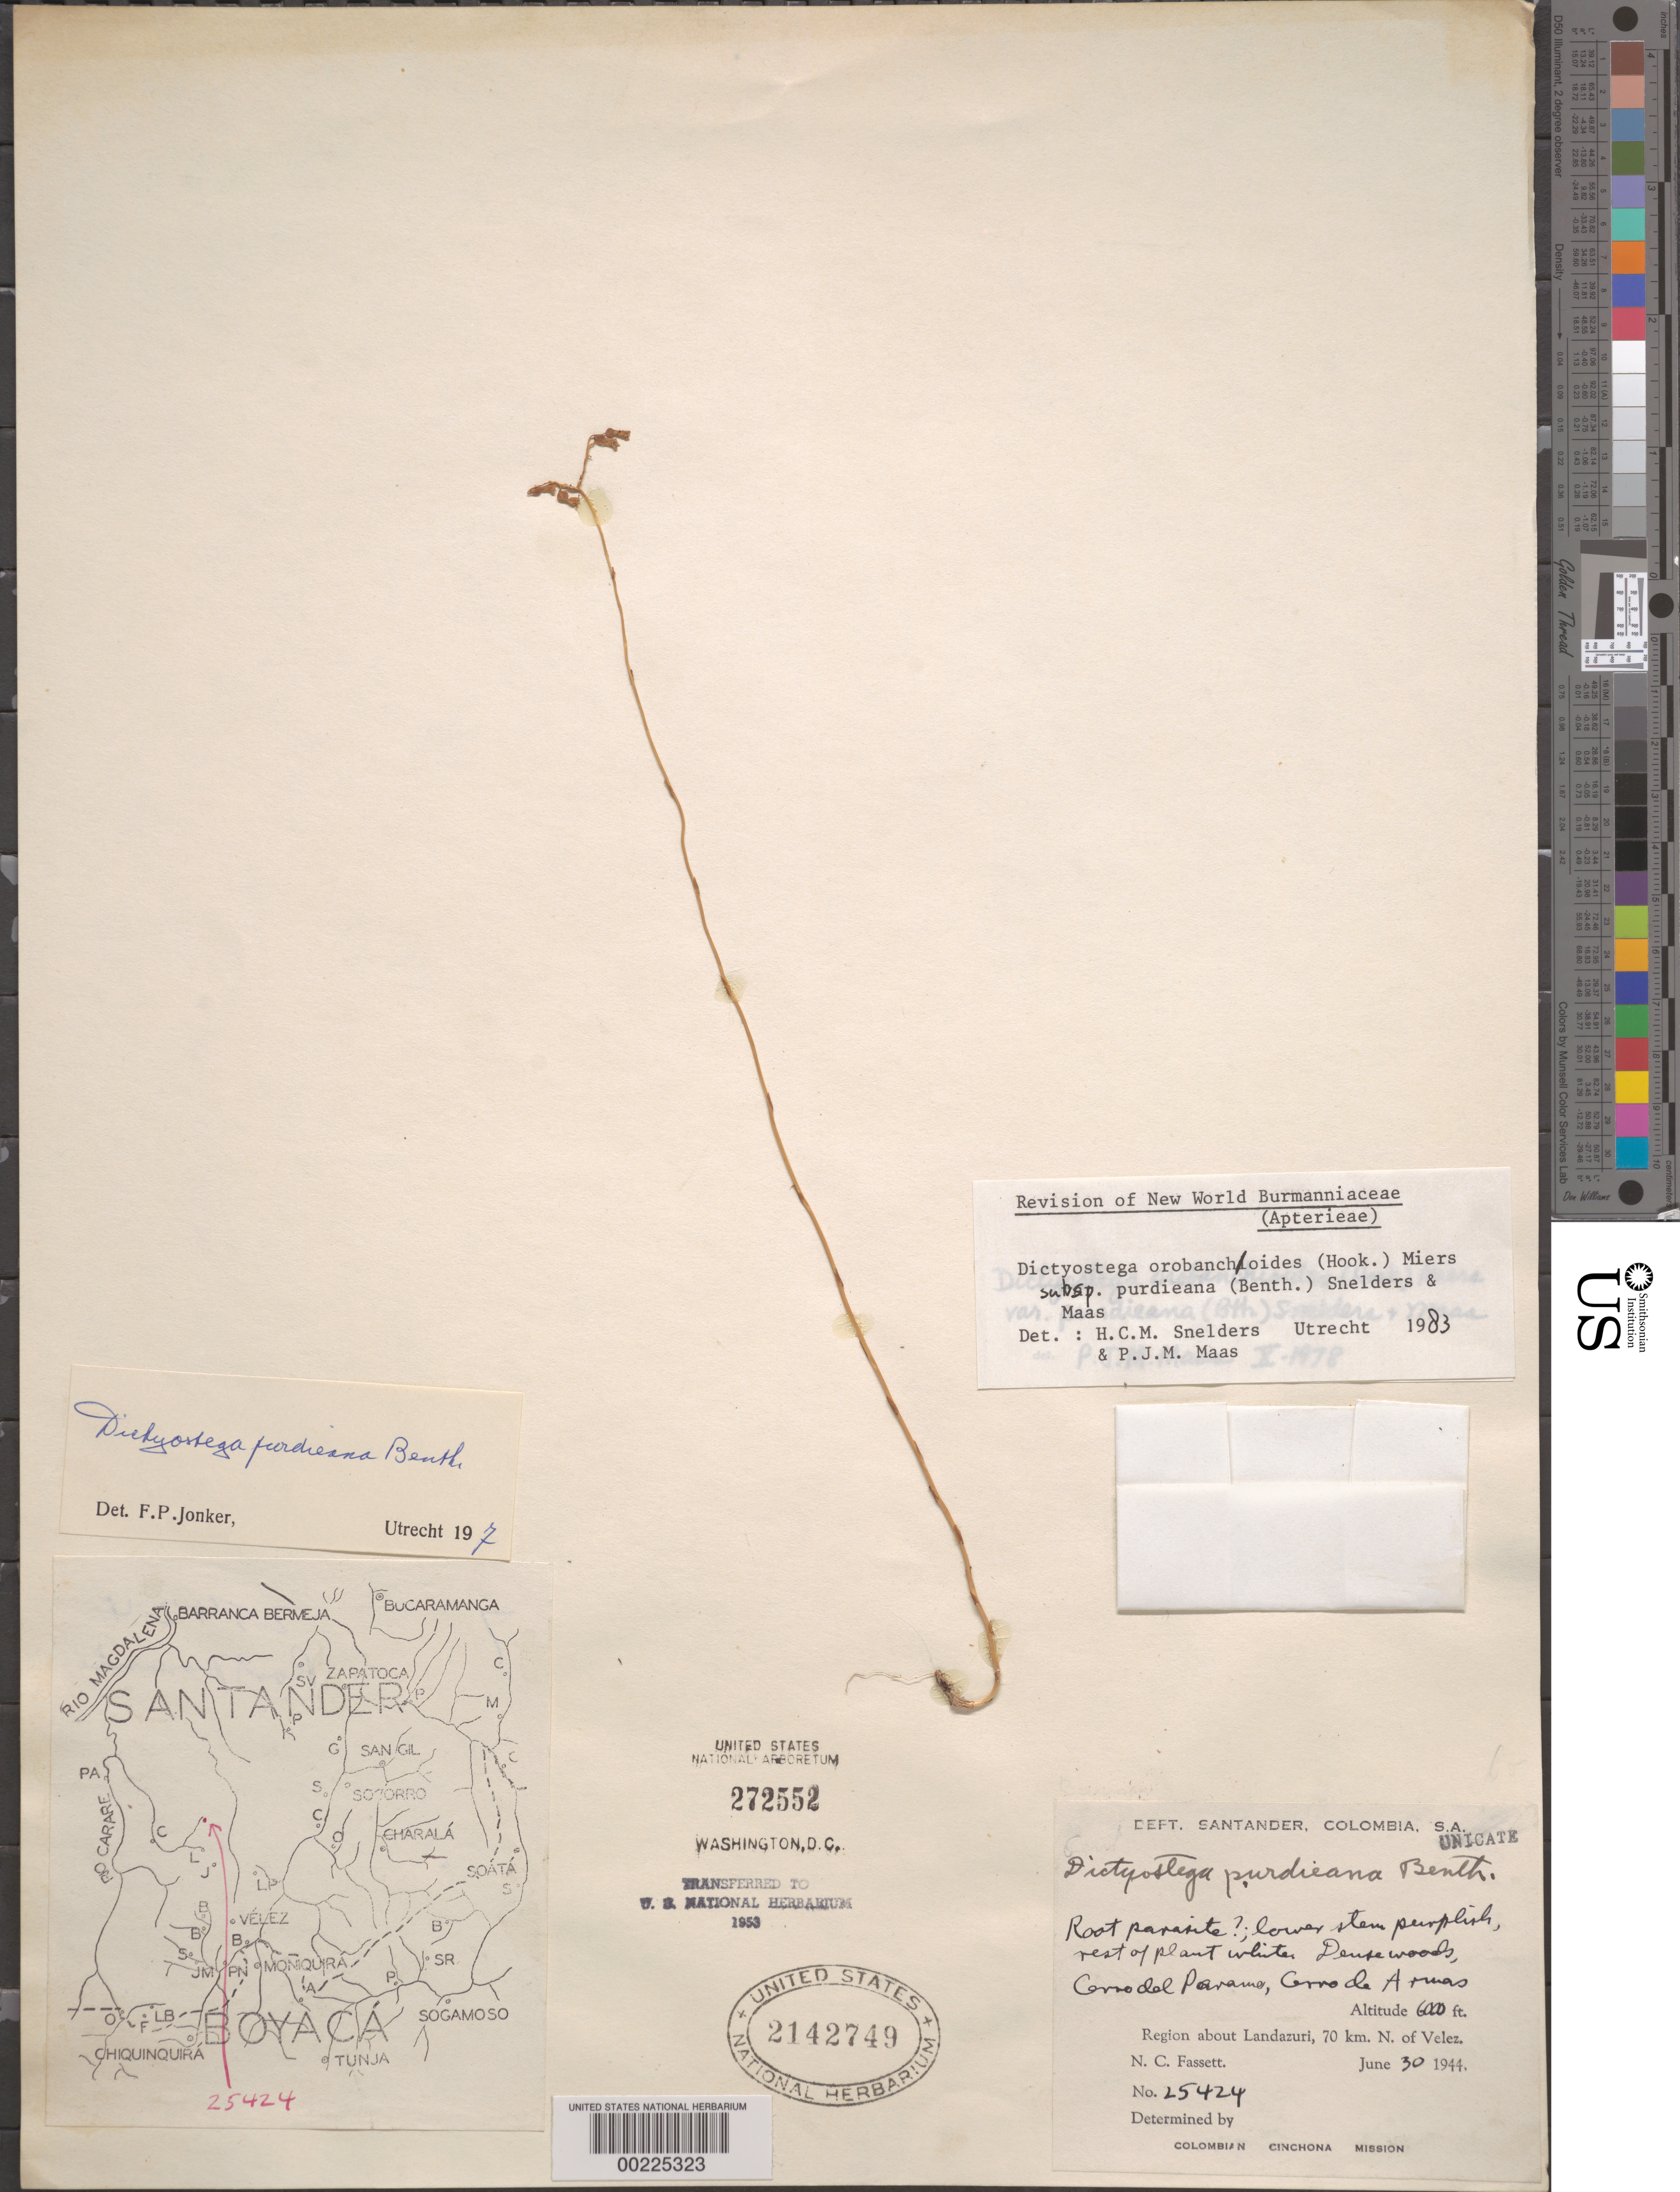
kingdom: Plantae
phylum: Tracheophyta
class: Liliopsida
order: Dioscoreales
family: Burmanniaceae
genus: Dictyostega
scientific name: Dictyostega orobanchoides subsp. purdieana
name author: (Benth.) Snelders & Maas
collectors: N. C. Fassett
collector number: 25424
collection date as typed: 30 Jun 1944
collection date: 1944-06-30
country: Colombia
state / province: Santander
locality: Region about Landazuri, 70 km N of Velez; Cerro del Panamo, Cerro de Arumas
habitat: Dense woods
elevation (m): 1829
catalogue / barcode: US 2142749